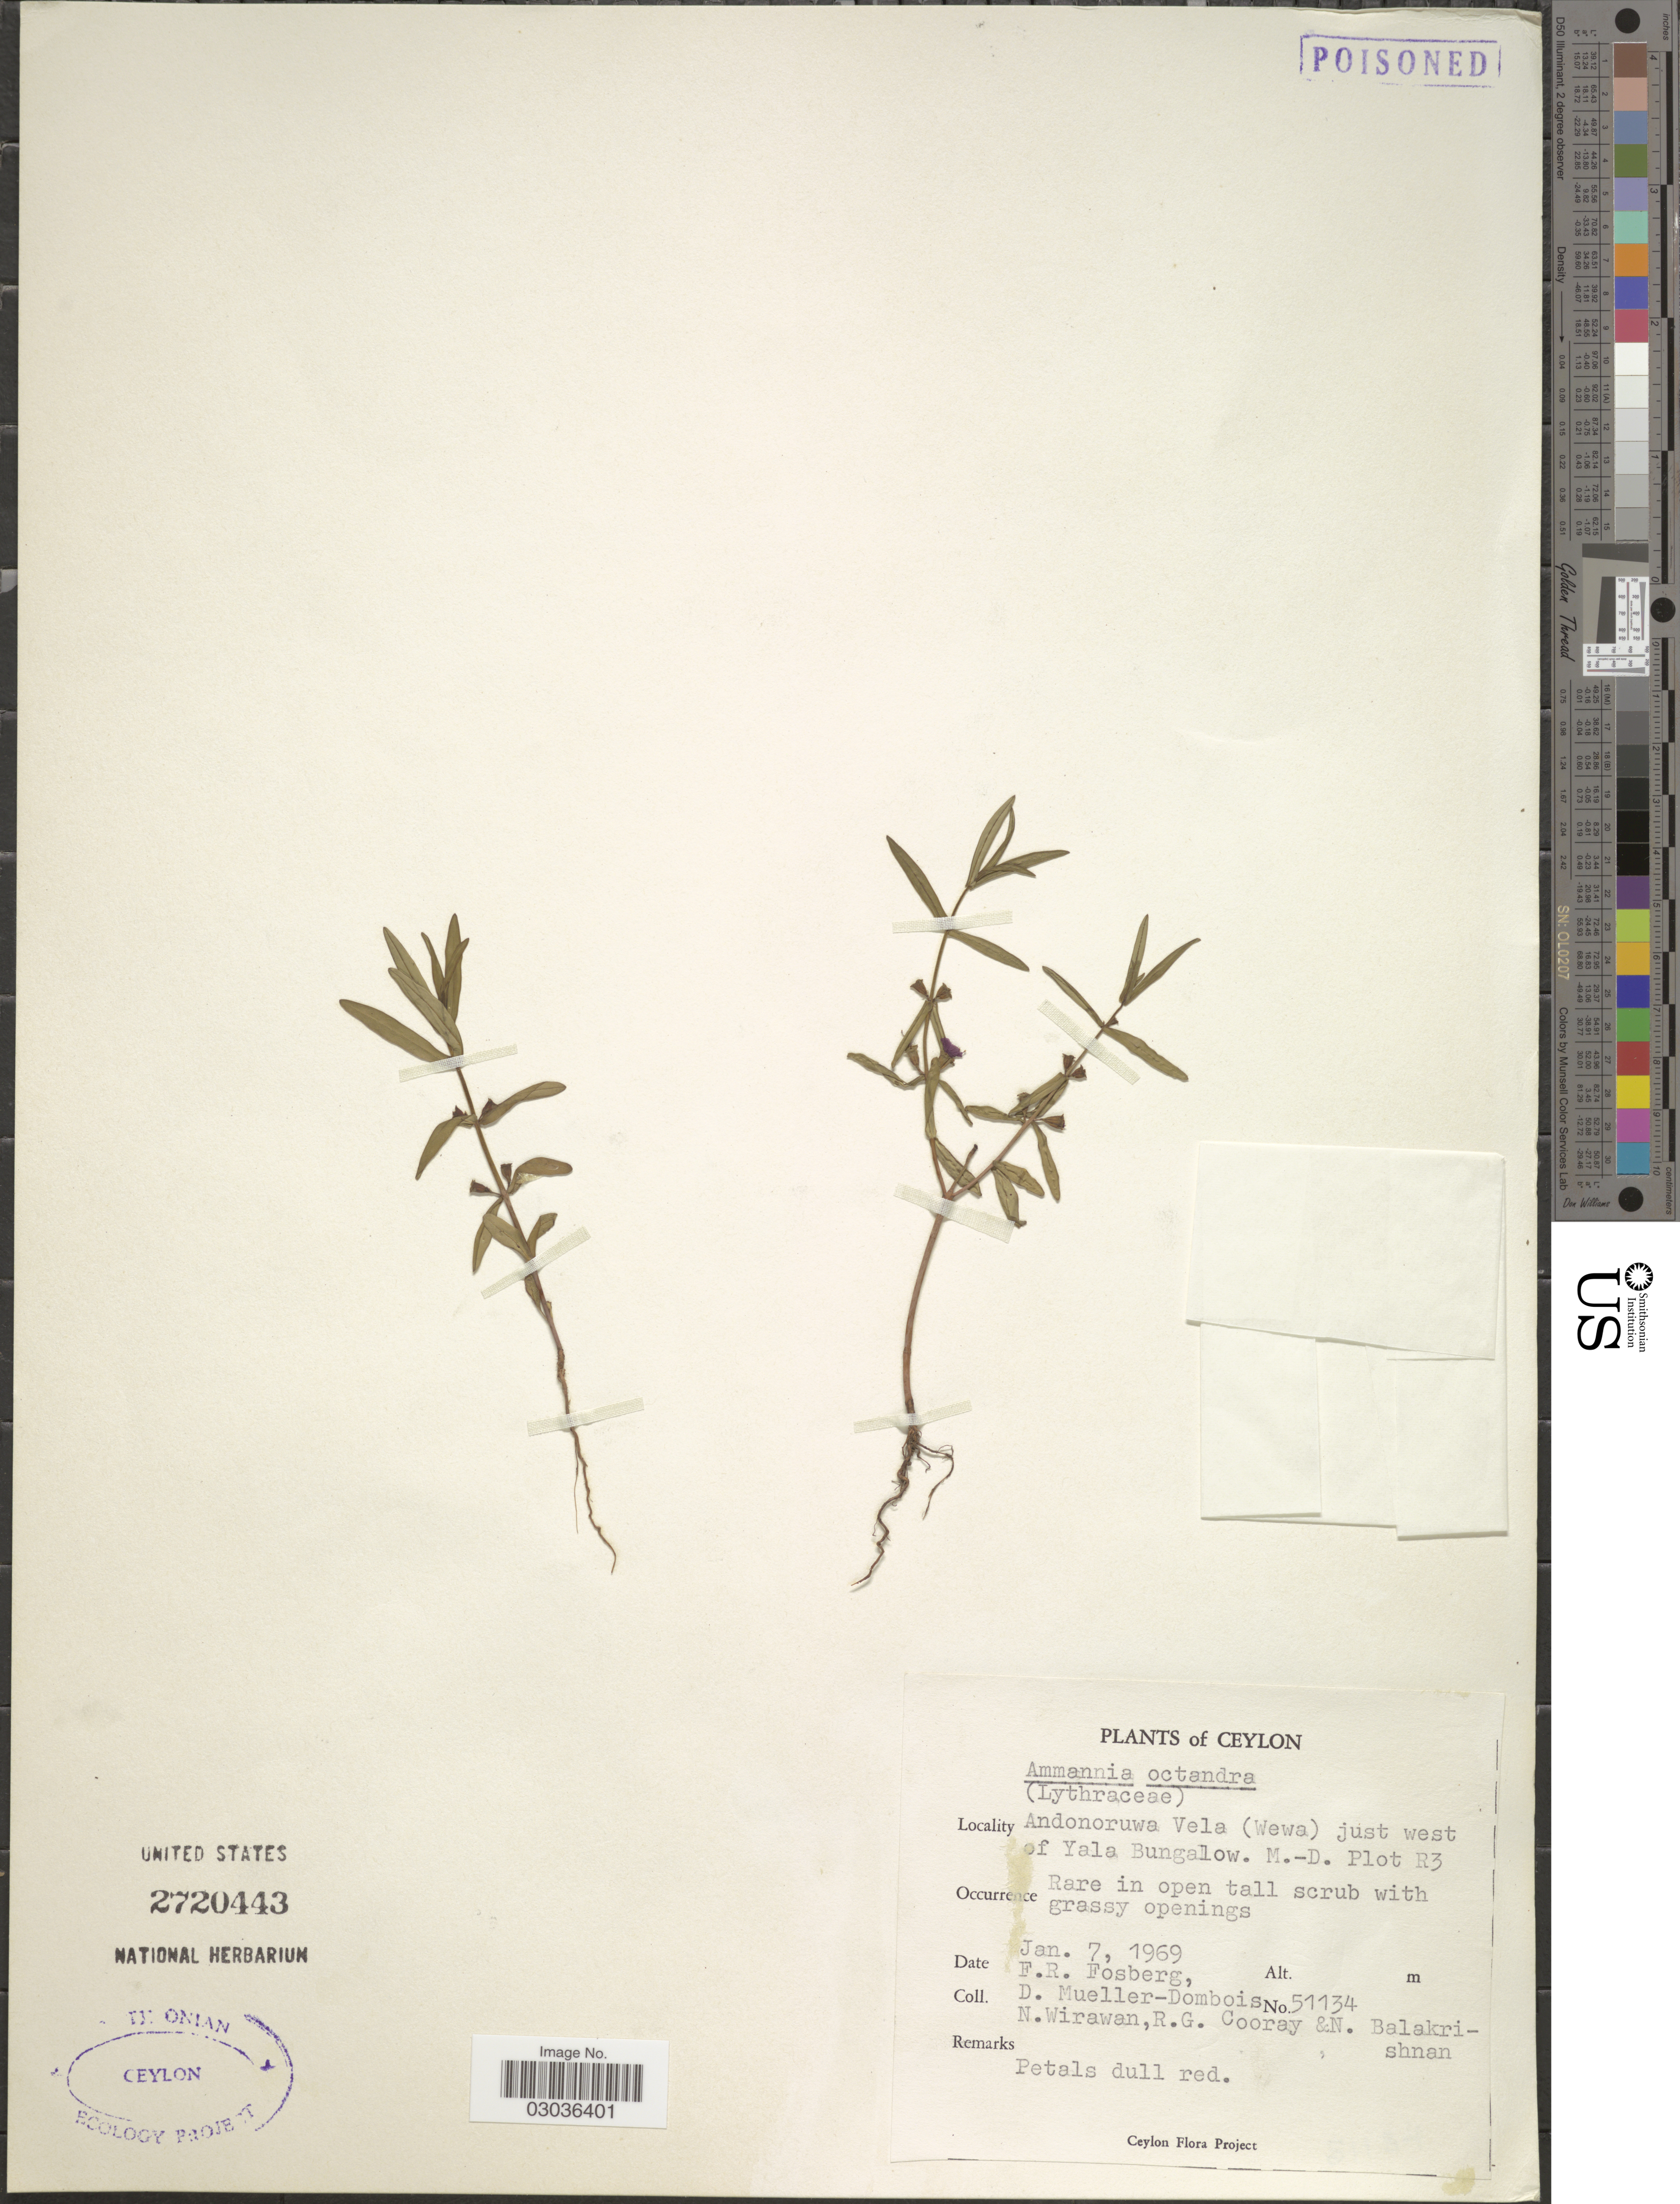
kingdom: Plantae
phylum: Tracheophyta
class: Magnoliopsida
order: Myrtales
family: Lythraceae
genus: Ammannia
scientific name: Ammannia octandra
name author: L. f.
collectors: F. R. Fosberg, D. Mueller-Dombois, N. Wirawan, R. Cooray & N. Balakrishnan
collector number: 51134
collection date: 1969-01-07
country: Sri Lanka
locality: Ceylon. Andonoruwa Vela (Wewa) just west of Yala Bungalow. M.-D. Plot R3.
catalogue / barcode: US 2720443